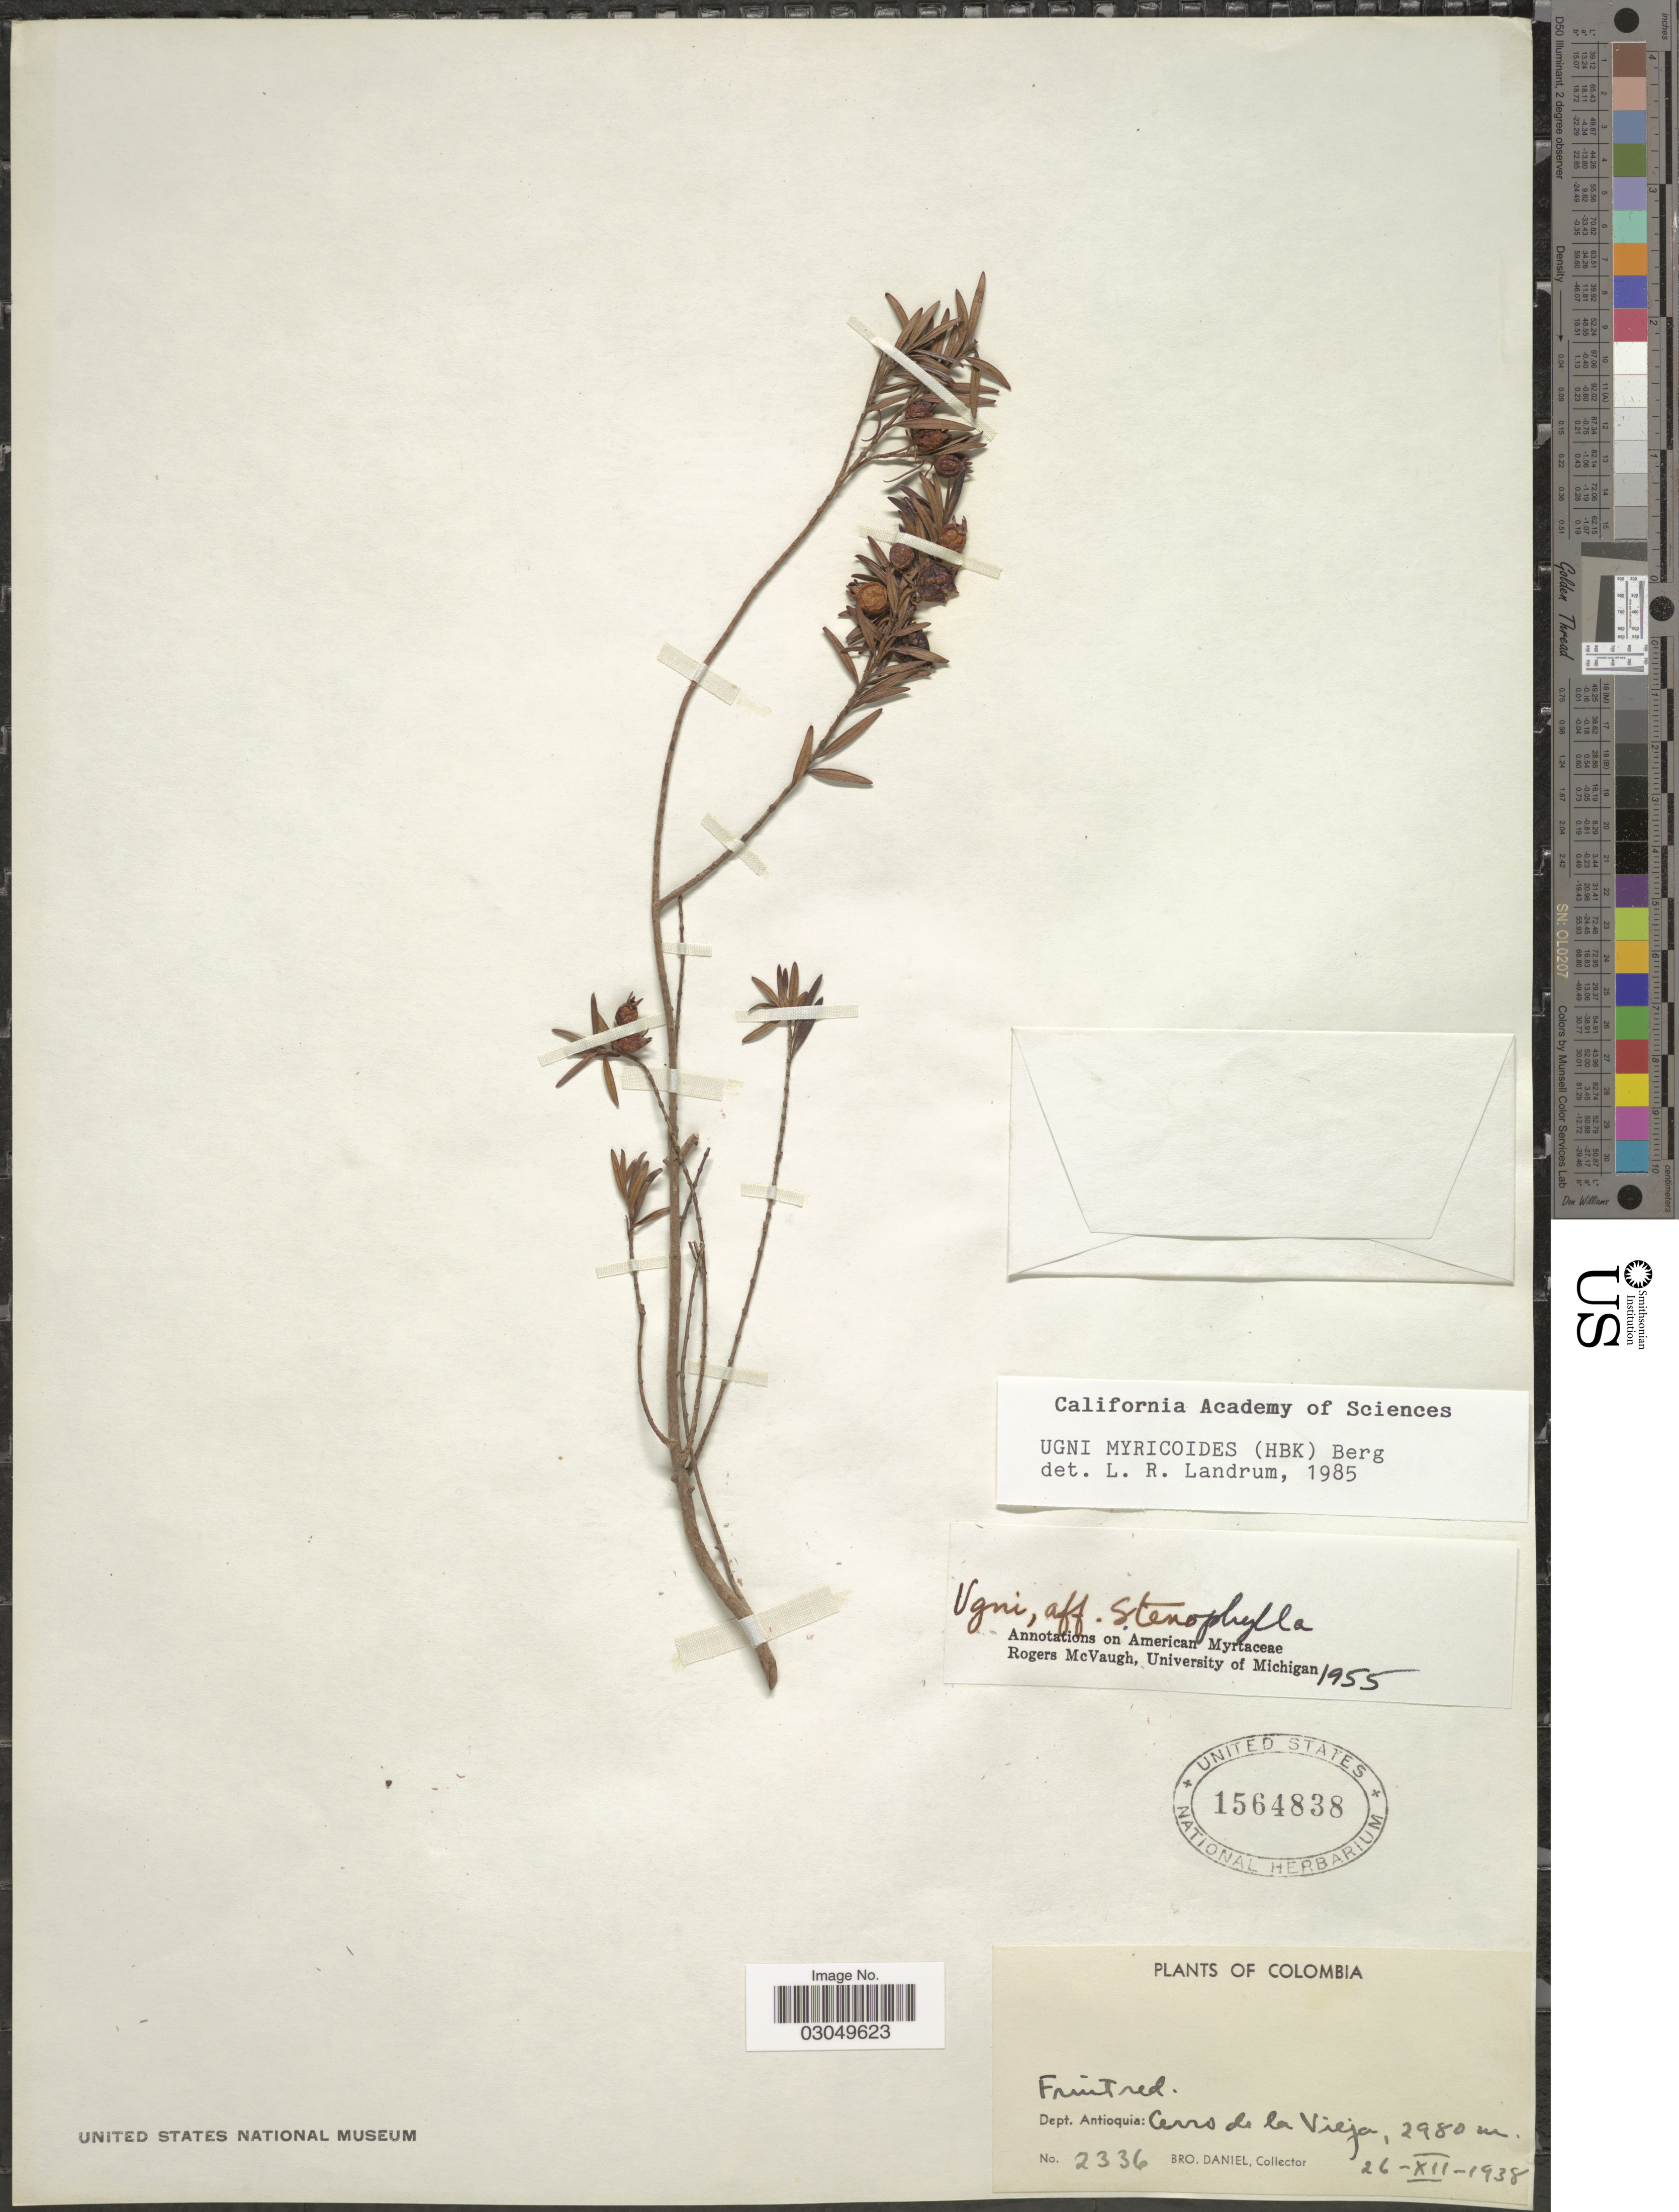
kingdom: Plantae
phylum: Tracheophyta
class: Magnoliopsida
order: Myrtales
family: Myrtaceae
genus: Ugni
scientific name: Ugni myricoides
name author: (Kunth) O. Berg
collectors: Bro. Daniel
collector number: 2336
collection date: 1938-12-26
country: Colombia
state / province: Antioquia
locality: Dept. Antioquia: Cerro de la Vieja.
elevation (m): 2980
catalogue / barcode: US 1564838